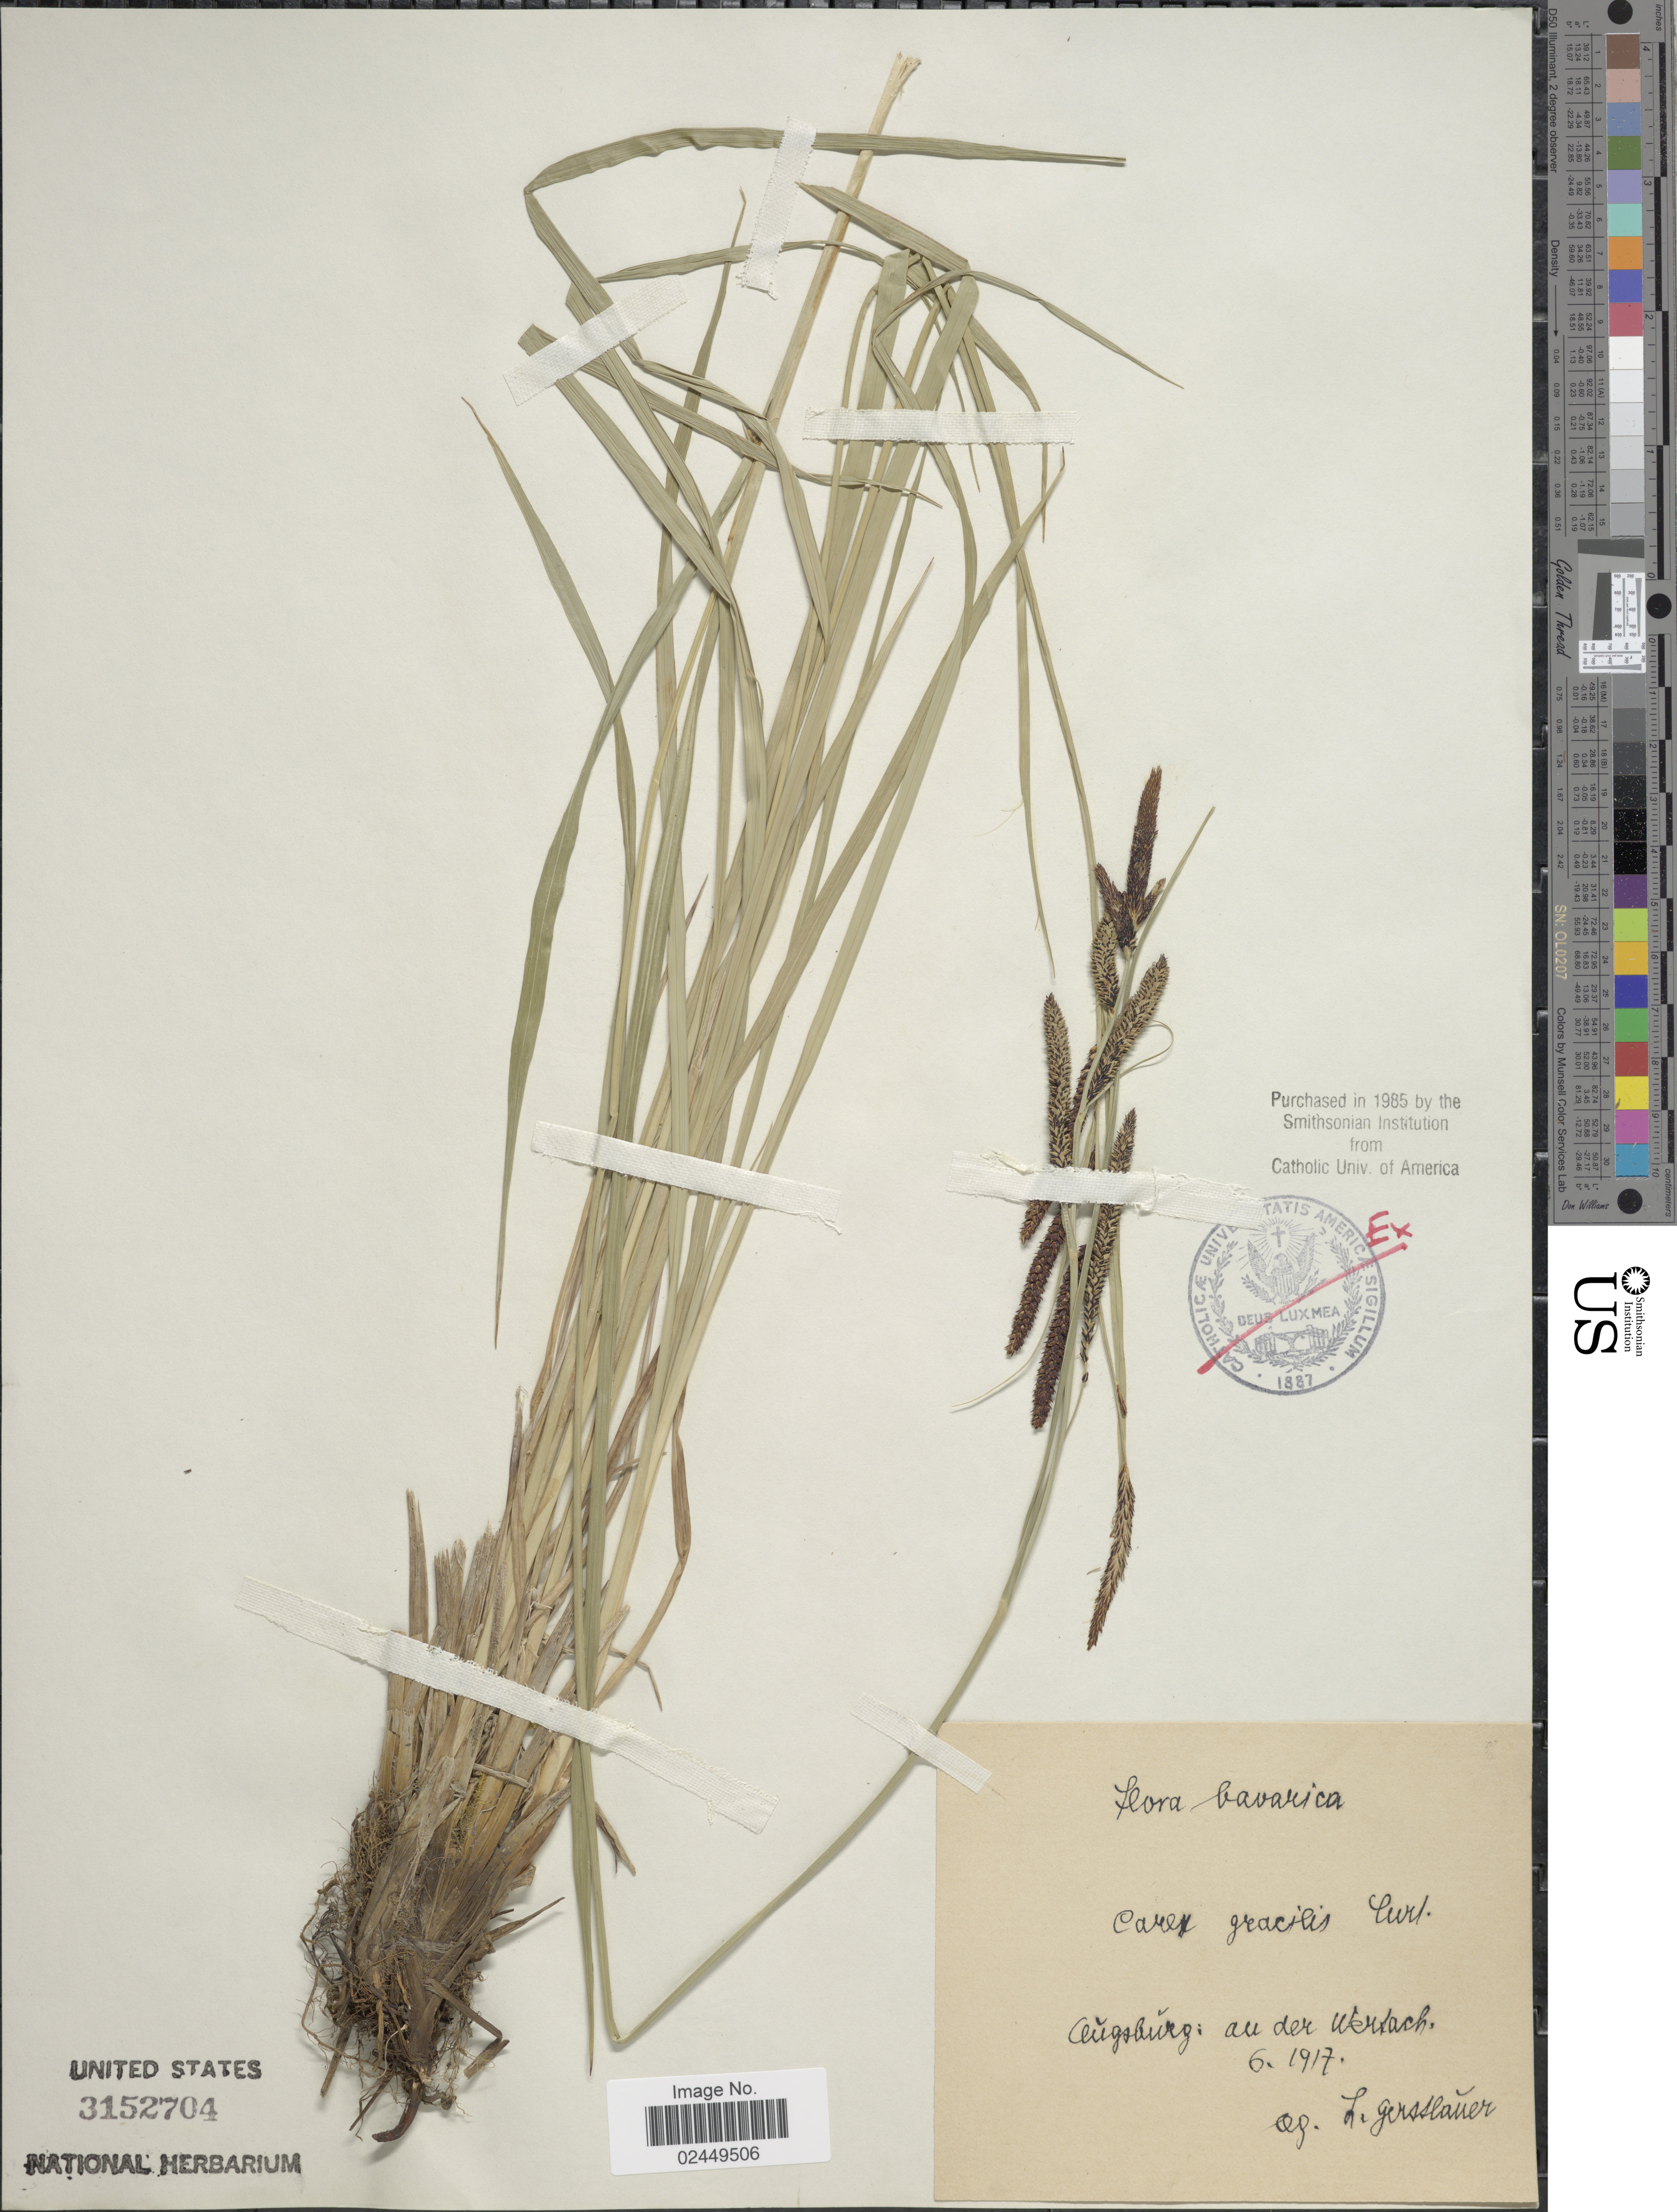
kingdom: Plantae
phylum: Tracheophyta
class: Liliopsida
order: Poales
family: Cyperaceae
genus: Carex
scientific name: Carex acuta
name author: L.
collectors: L. Gersslaner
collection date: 1917-06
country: Germany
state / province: Bayern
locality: Bavarica. Augsburg: au der Wertach.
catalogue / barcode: US 3152704